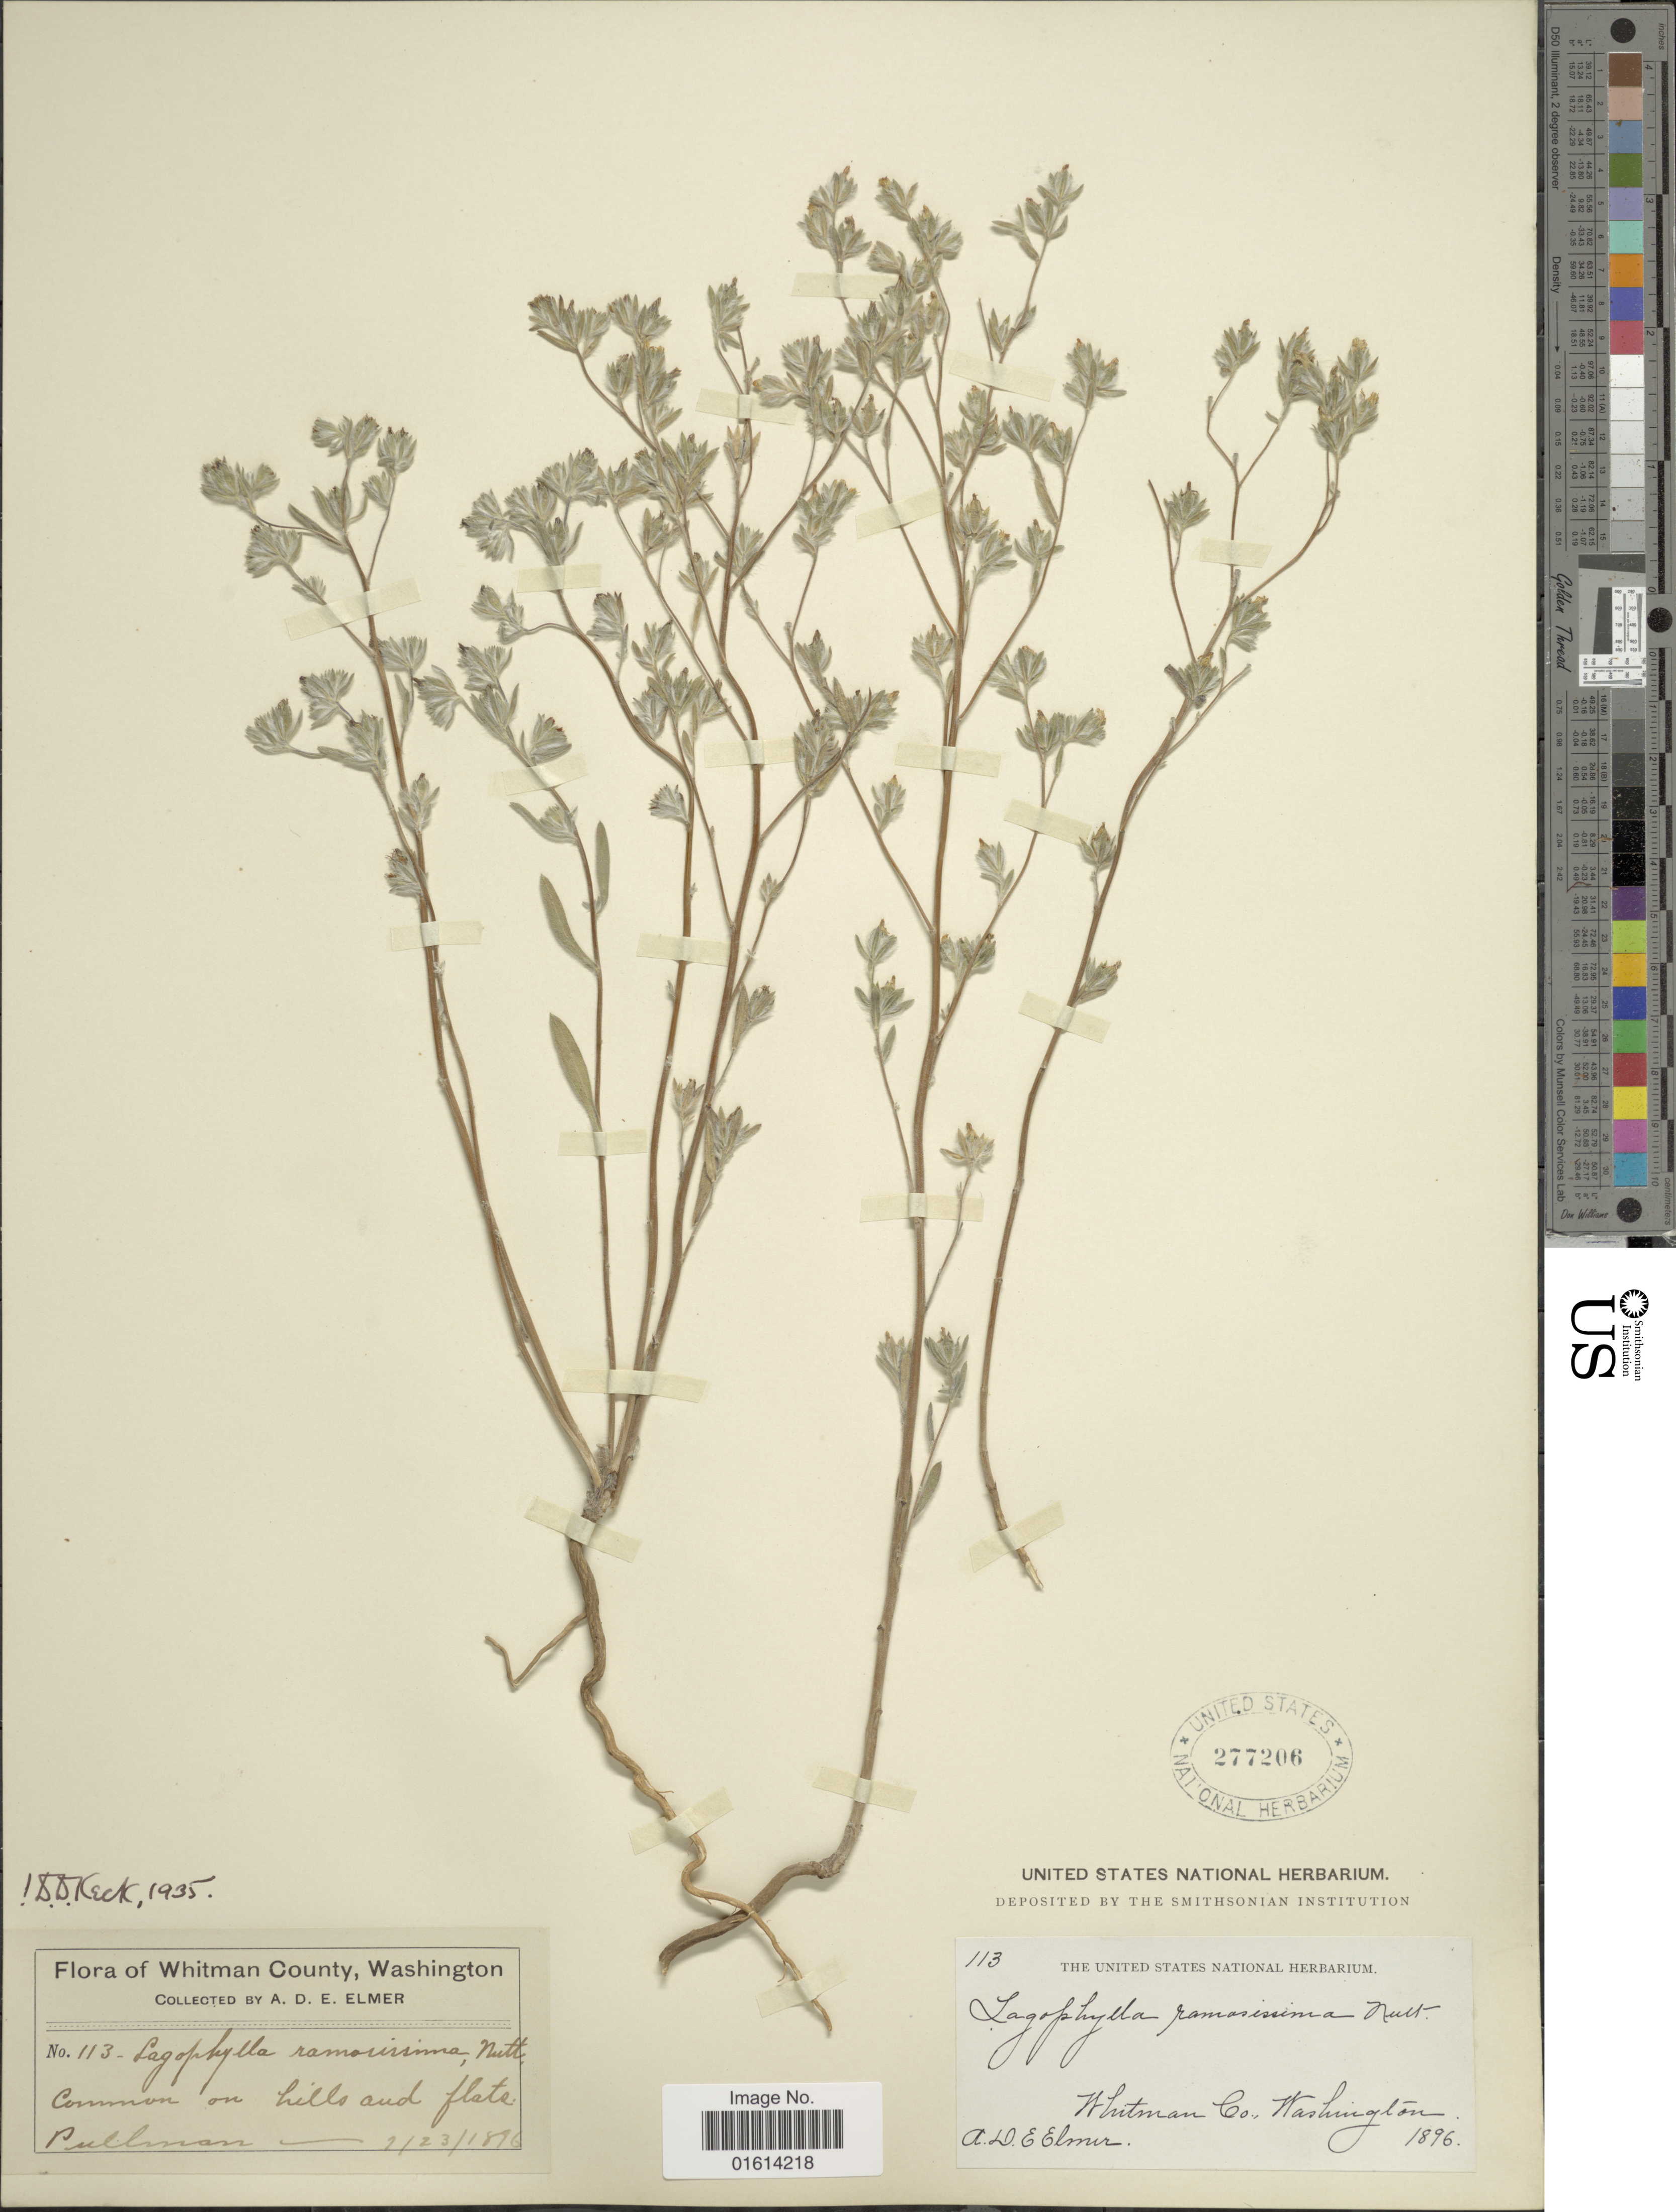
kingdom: Plantae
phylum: Tracheophyta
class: Magnoliopsida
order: Asterales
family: Asteraceae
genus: Lagophylla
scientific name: Lagophylla ramosissima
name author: Nutt.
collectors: A. D. E. Elmer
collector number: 113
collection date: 1896-02-23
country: United States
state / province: Washington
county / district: Whitman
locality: Whitman County, Pullman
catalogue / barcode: US 277206